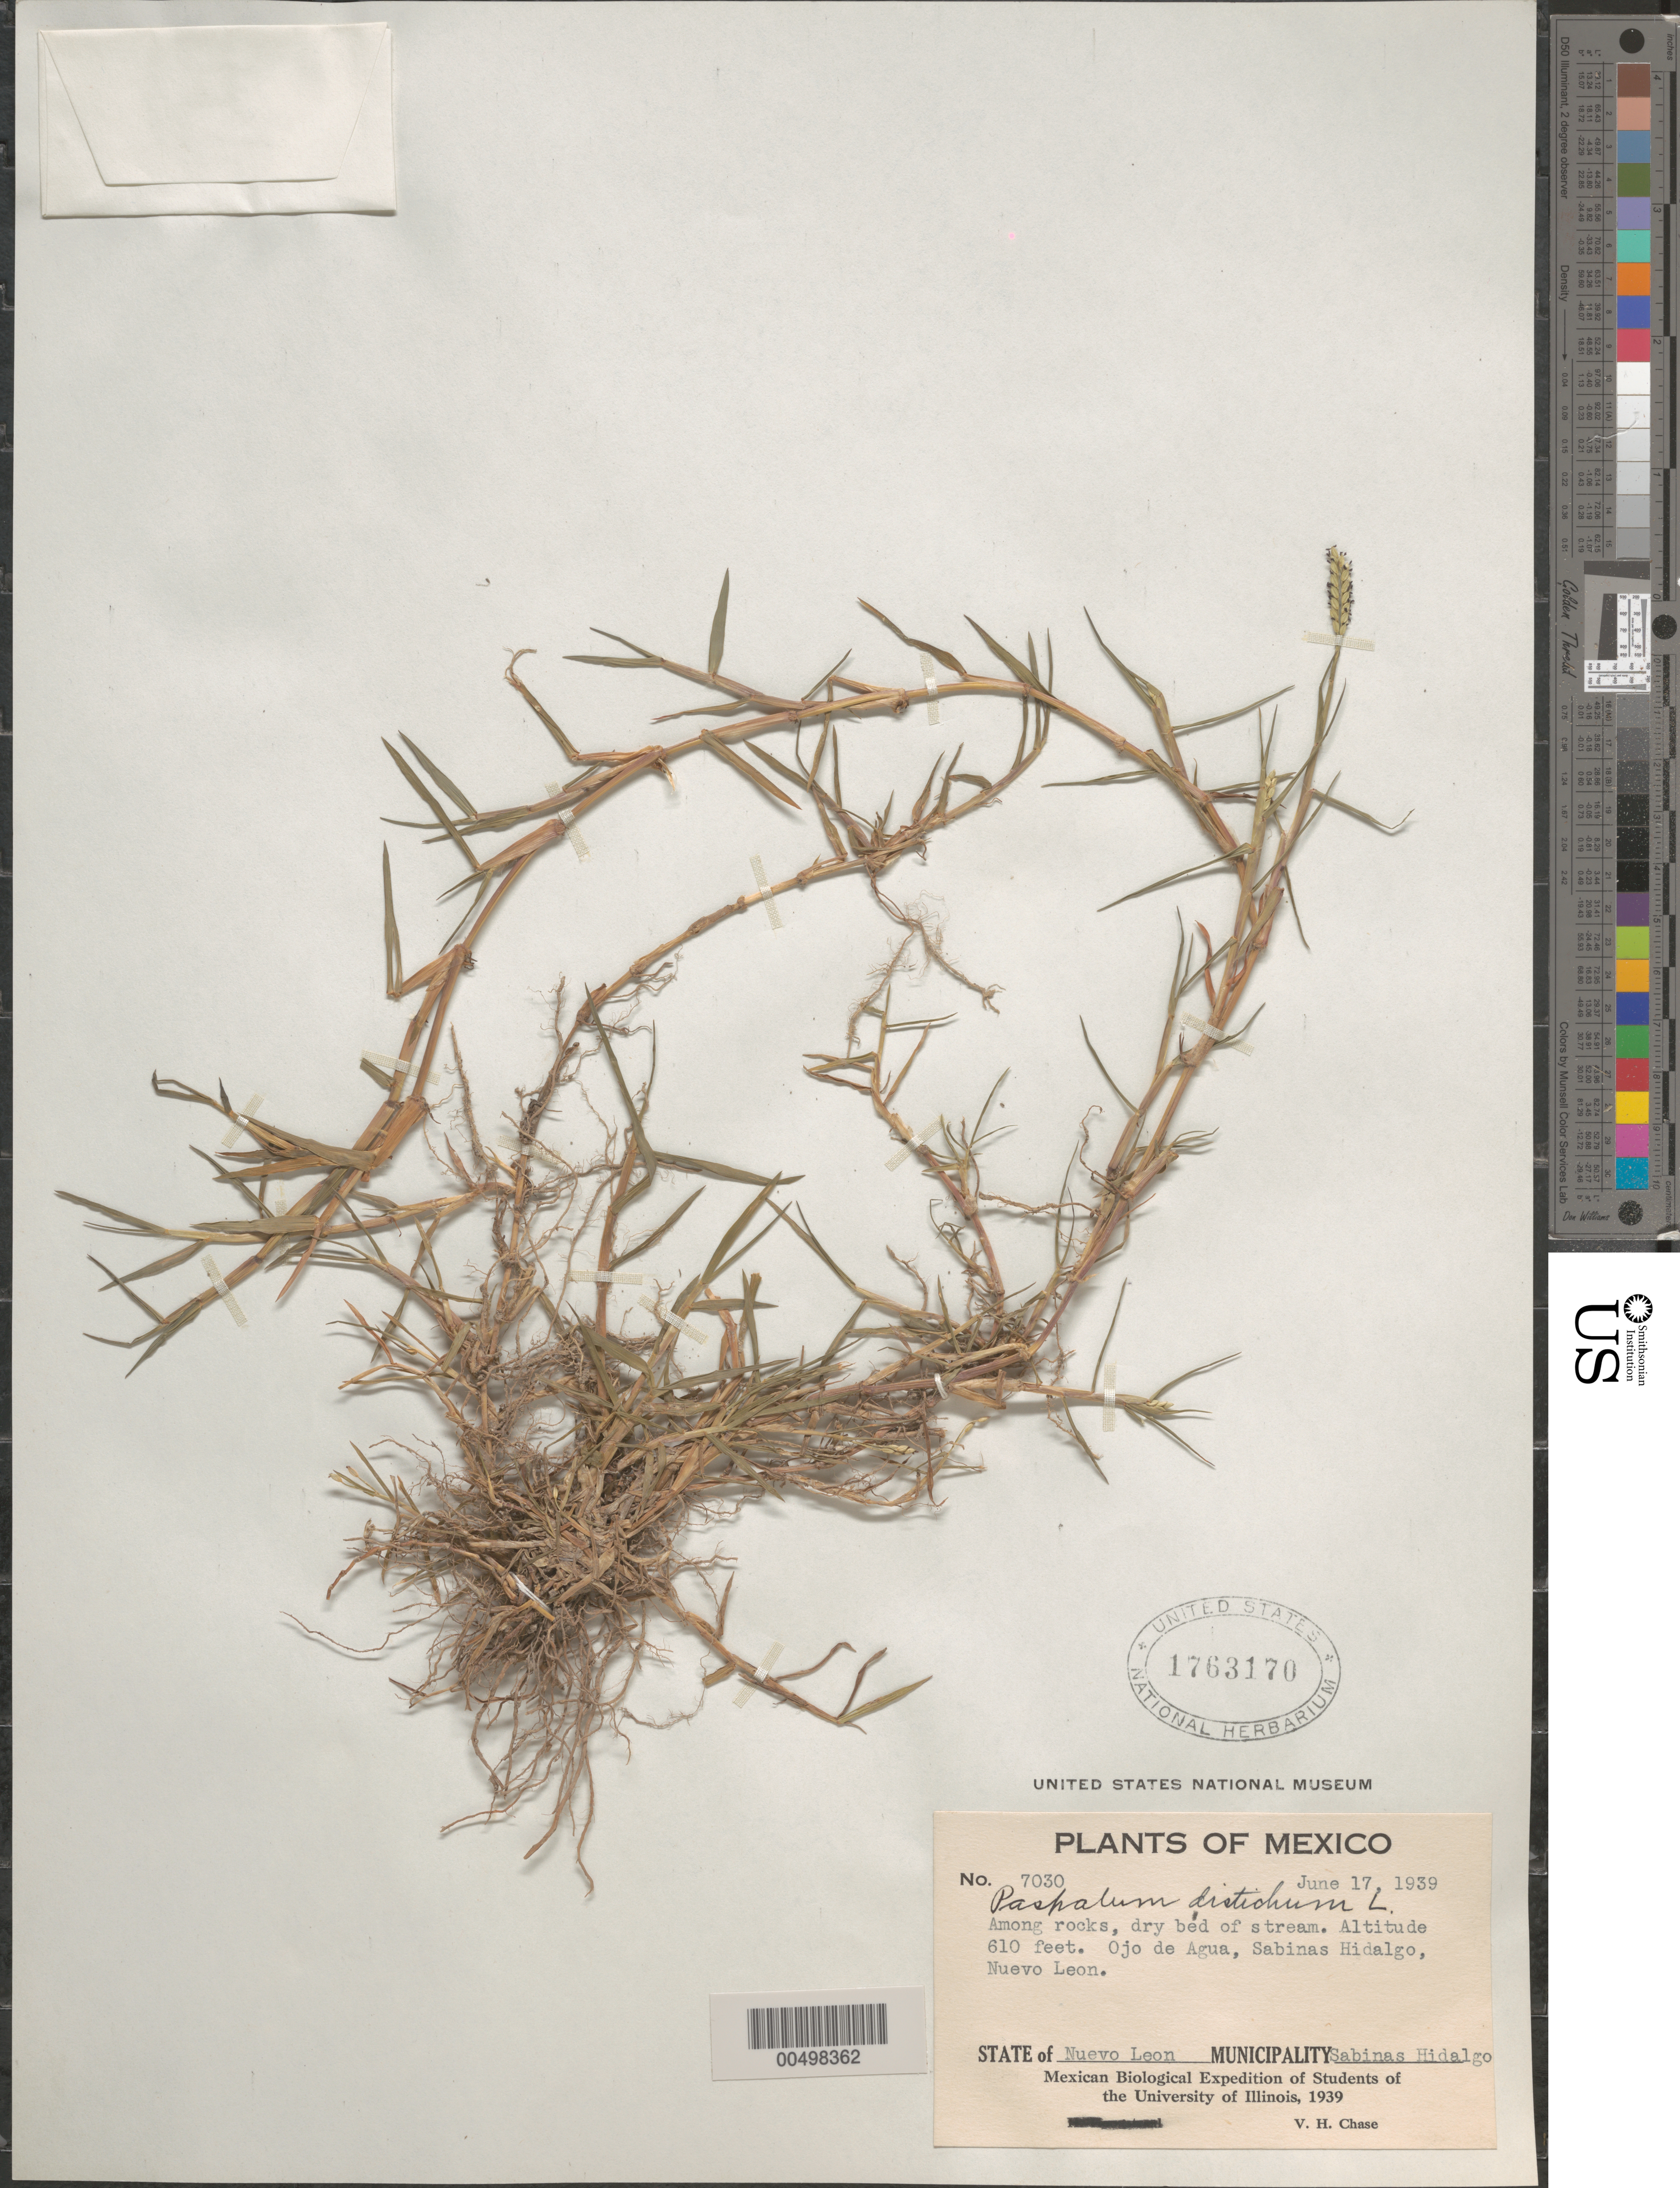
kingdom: Plantae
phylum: Tracheophyta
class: Liliopsida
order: Poales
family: Poaceae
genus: Paspalum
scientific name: Paspalum paspaloides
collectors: V. H. Chase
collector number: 7030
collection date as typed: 17 Jun 1939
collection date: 1939-06-17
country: Mexico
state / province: Nuevo León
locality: Ojo de Agua, Sabinas Hidalgo, Sabinas Hidalgo Mun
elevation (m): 186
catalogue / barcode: US 1763170